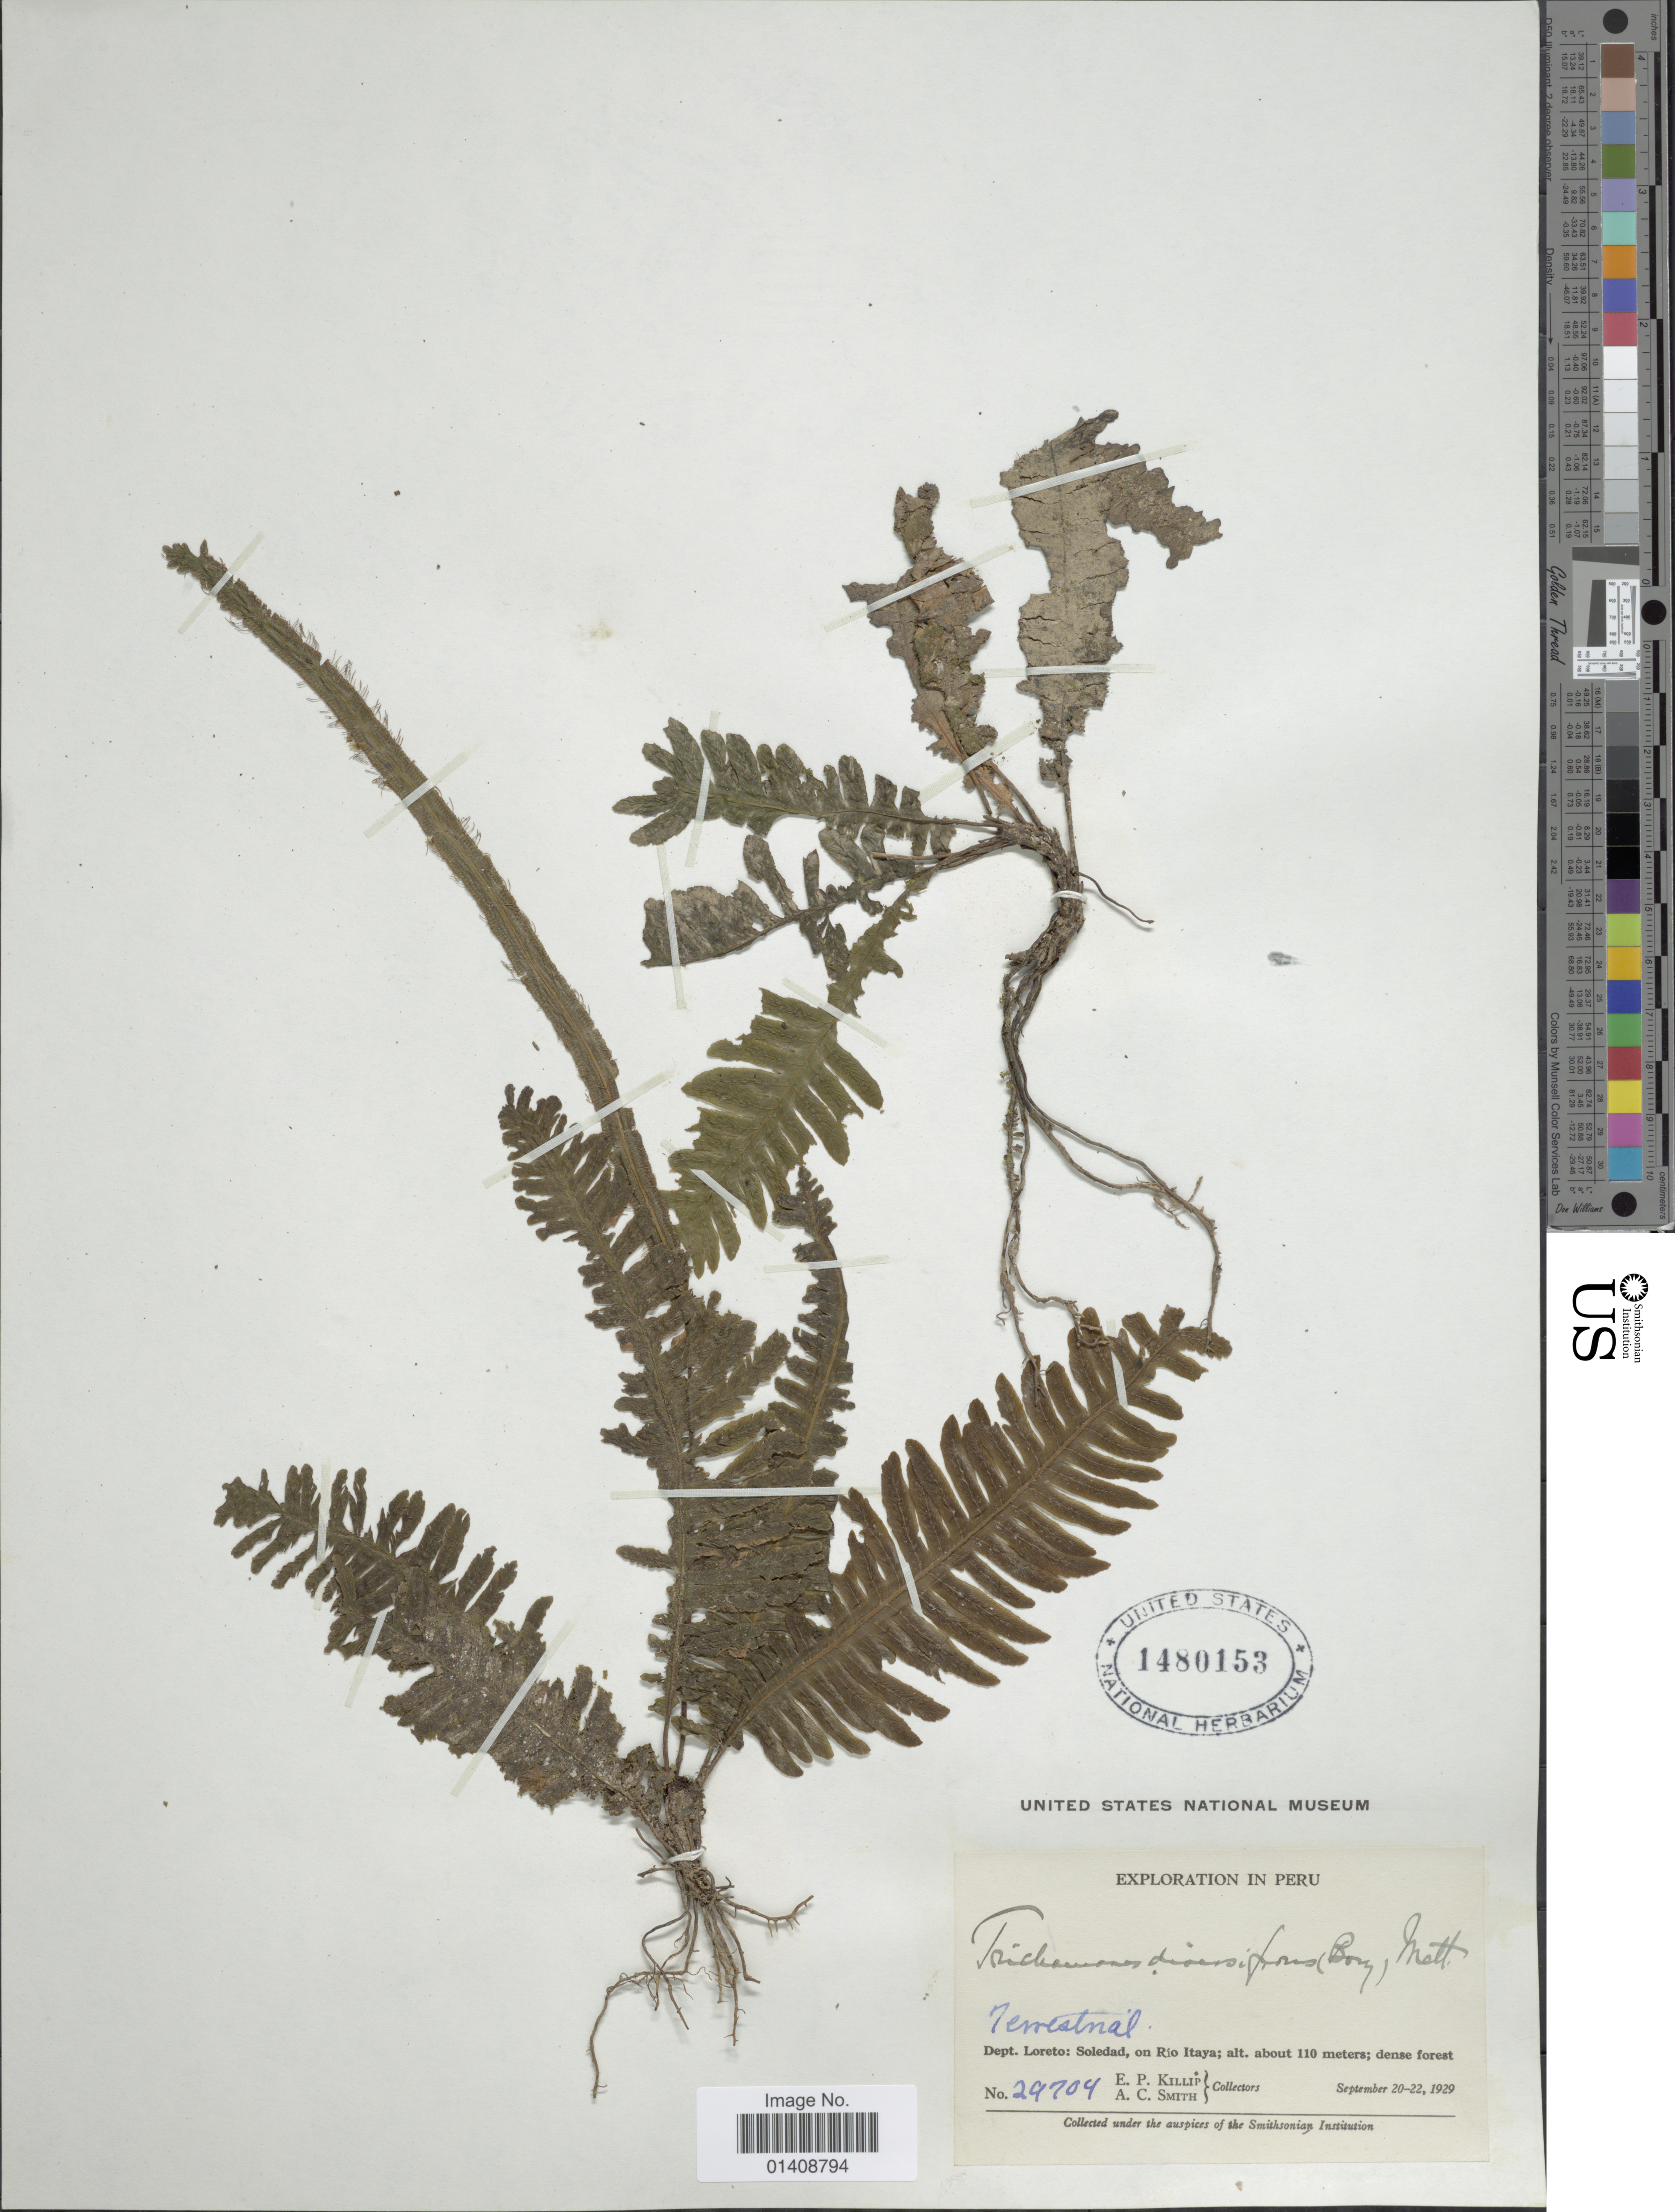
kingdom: Plantae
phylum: Tracheophyta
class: Polypodiopsida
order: Hymenophyllales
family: Hymenophyllaceae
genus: Trichomanes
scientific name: Trichomanes diversifrons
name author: (Bory) Mett. ex Sadeb.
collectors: E. P. Killip & A. C. Smith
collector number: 29704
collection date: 1929-09-20/1929-09-22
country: Peru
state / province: Loreto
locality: Soledad, on Rio Itaya.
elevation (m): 110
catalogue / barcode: US 1489153